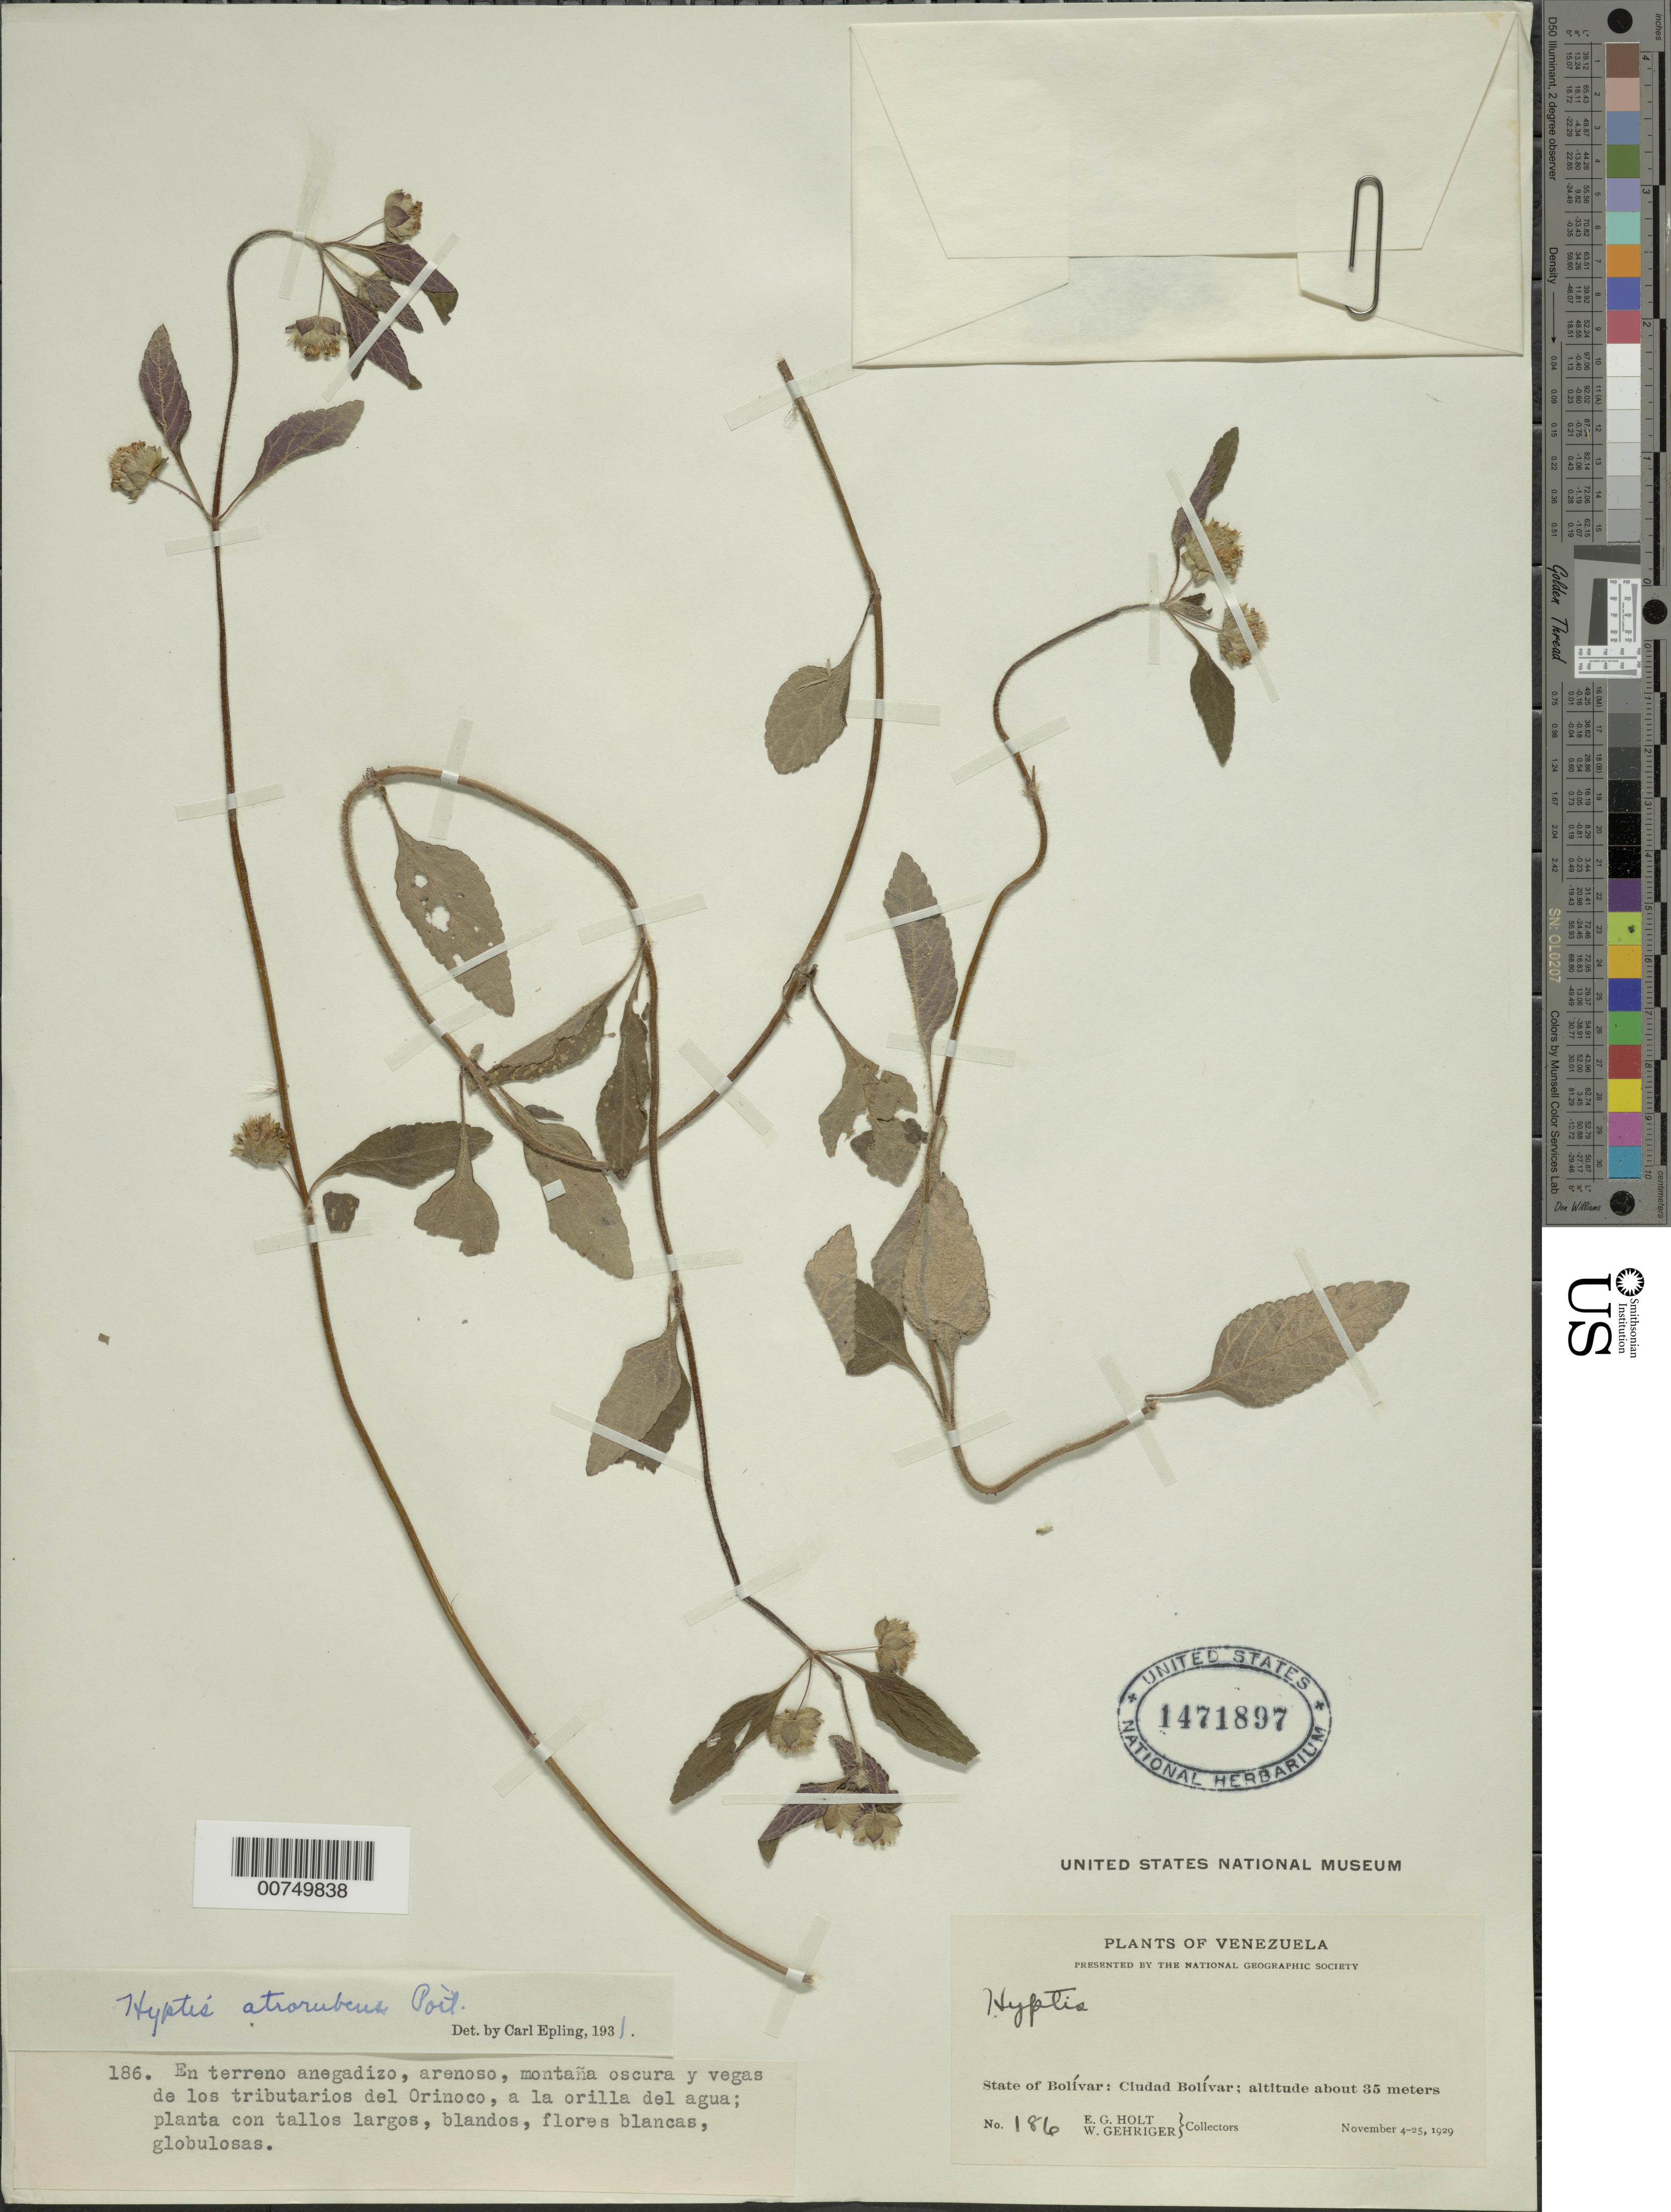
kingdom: Plantae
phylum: Tracheophyta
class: Magnoliopsida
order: Lamiales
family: Lamiaceae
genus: Hyptis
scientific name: Hyptis atrorubens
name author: Poit.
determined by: Epling, C. C.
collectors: E. Holt & W. Gehriger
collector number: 186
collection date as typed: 4-Nov-29 to 25-Nov-29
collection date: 1929-11-04/1929-11-25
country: Venezuela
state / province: Bolívar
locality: Ciudad Bolívar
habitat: Terreno anegadizo, arenoso, montana oscura y vegas de los tributarios del Orinoco;a la orilla del agua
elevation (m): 35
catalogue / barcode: US 1471897